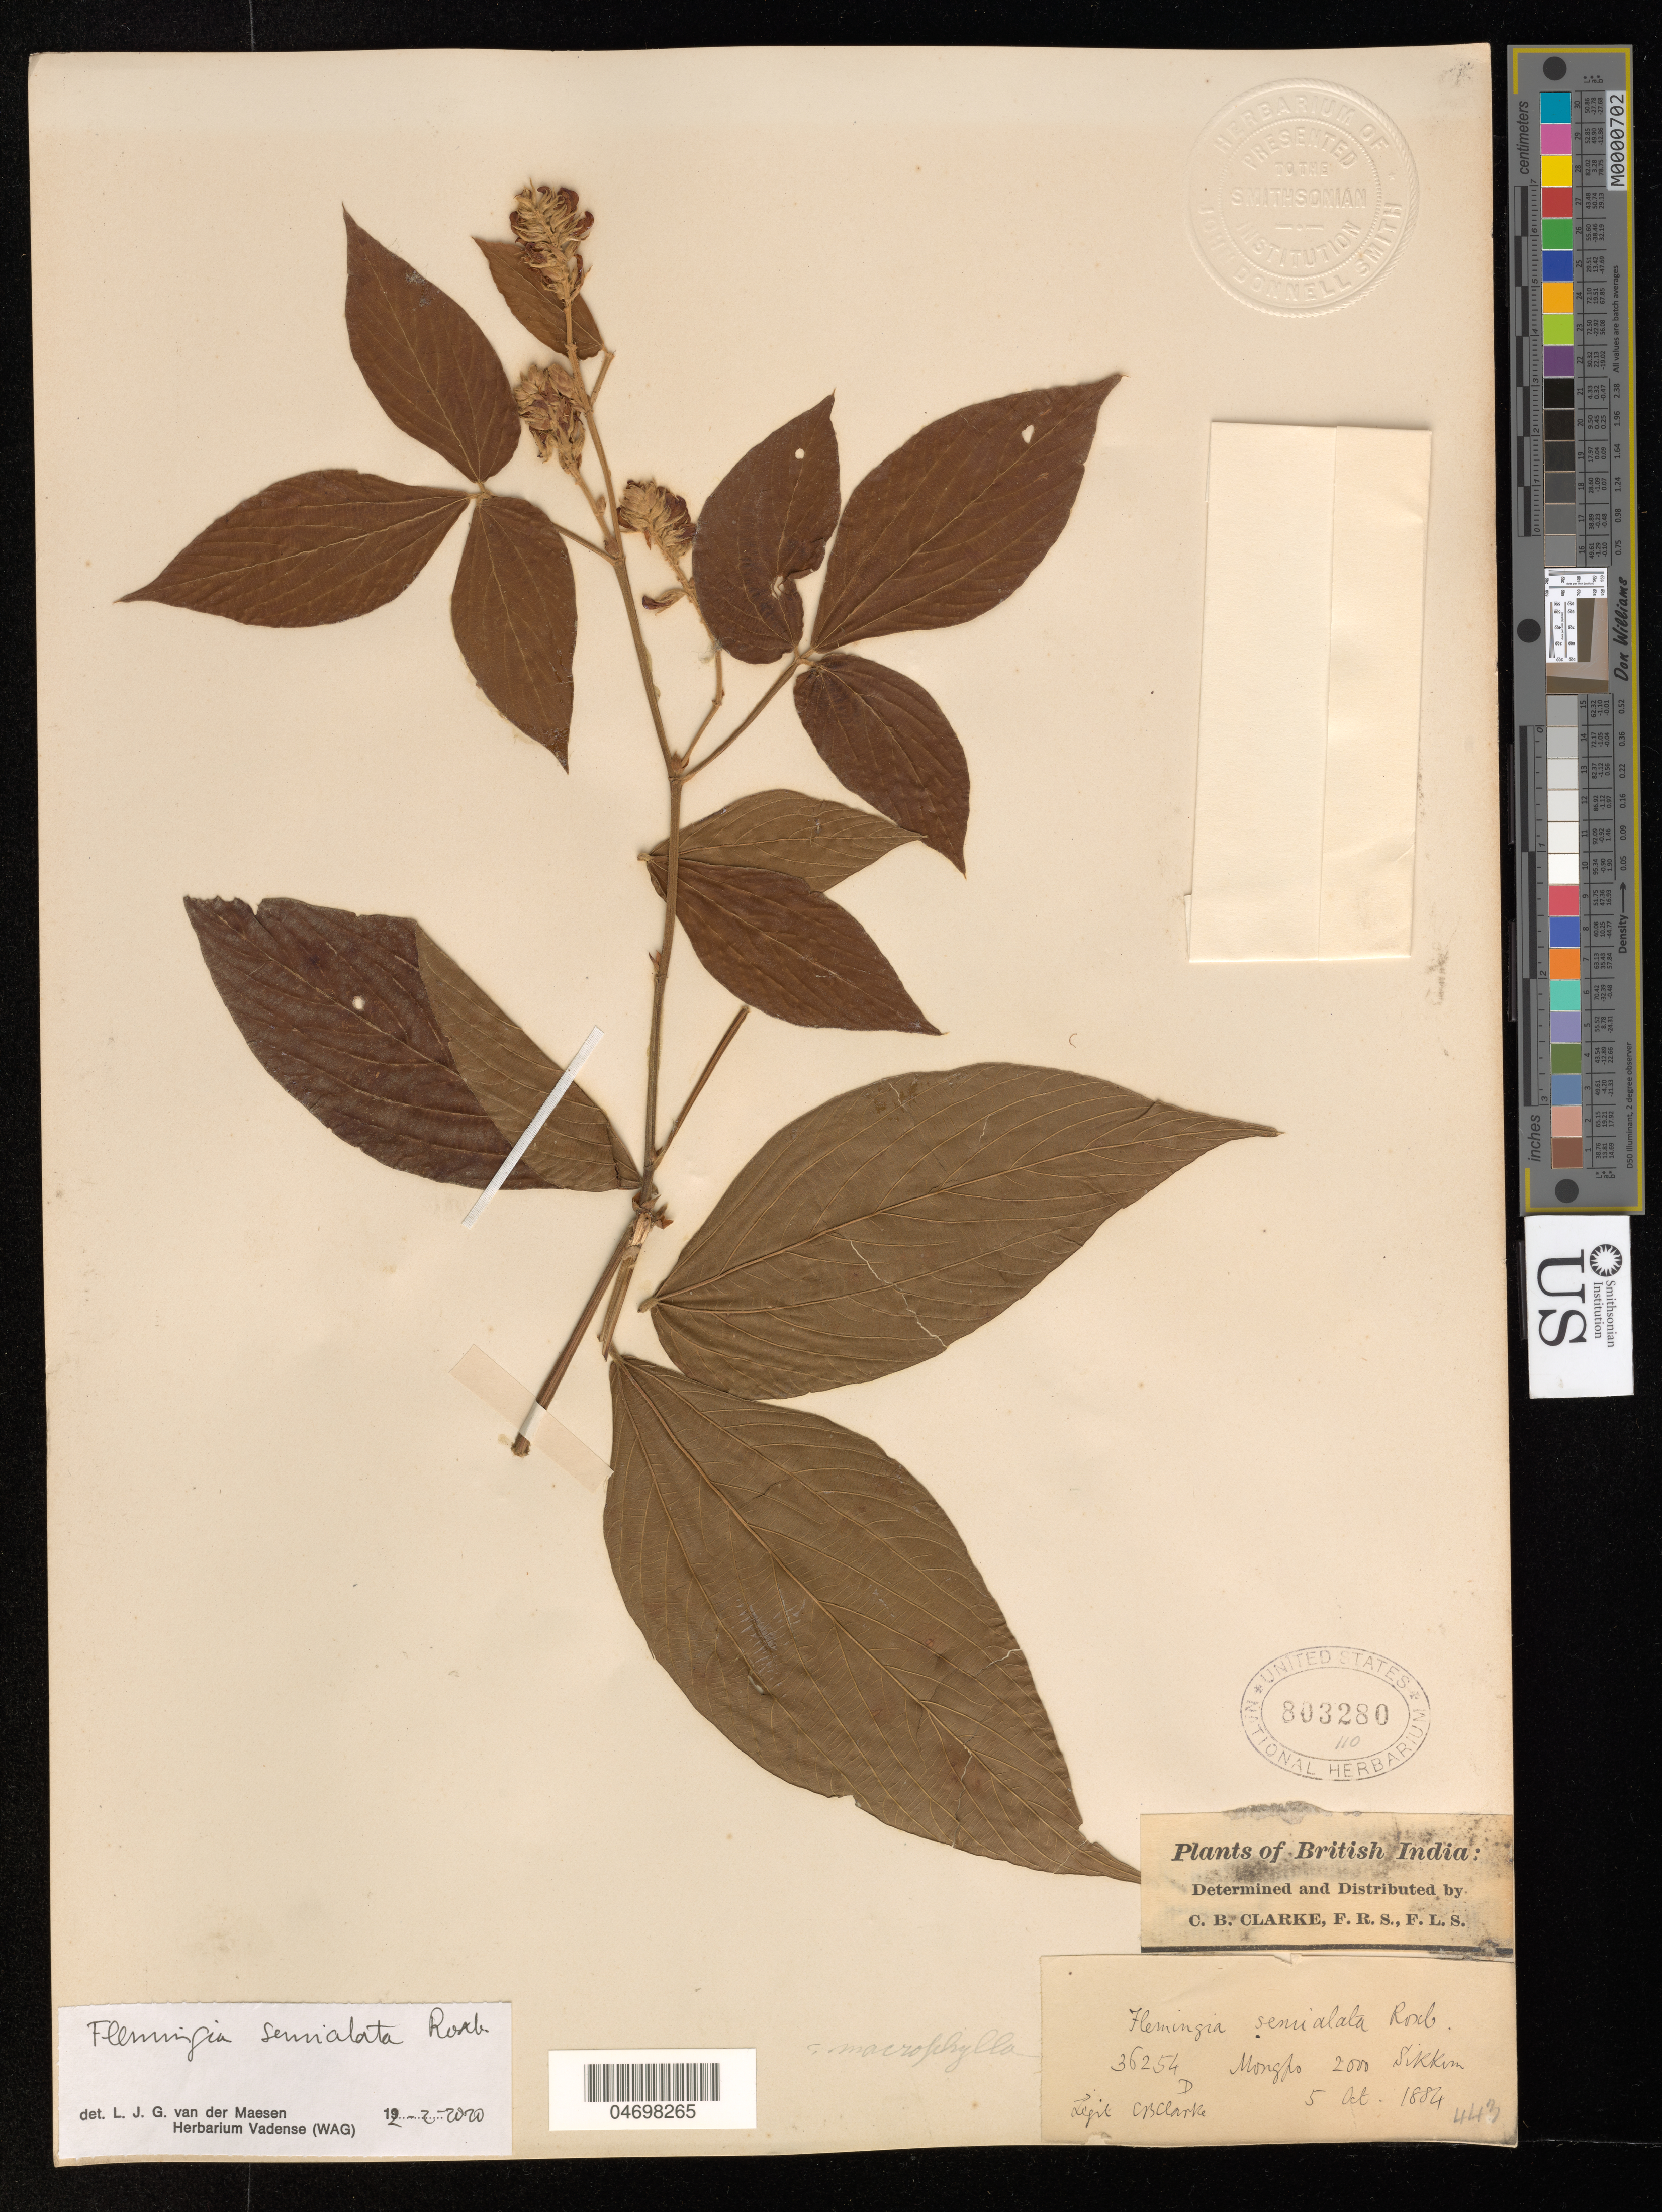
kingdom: Plantae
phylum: Tracheophyta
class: Magnoliopsida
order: Fabales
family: Fabaceae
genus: Flemingia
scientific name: Flemingia semialata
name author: Roxb.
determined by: Van Der Maesen, L. J. G., (WAG), Wageningen University (Netherlands)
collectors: C. B. Clarke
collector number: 36254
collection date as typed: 5 Oct. 1884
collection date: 1884-10-05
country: India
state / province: Sikkim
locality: Mongpho, Sikkim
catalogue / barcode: US 803280